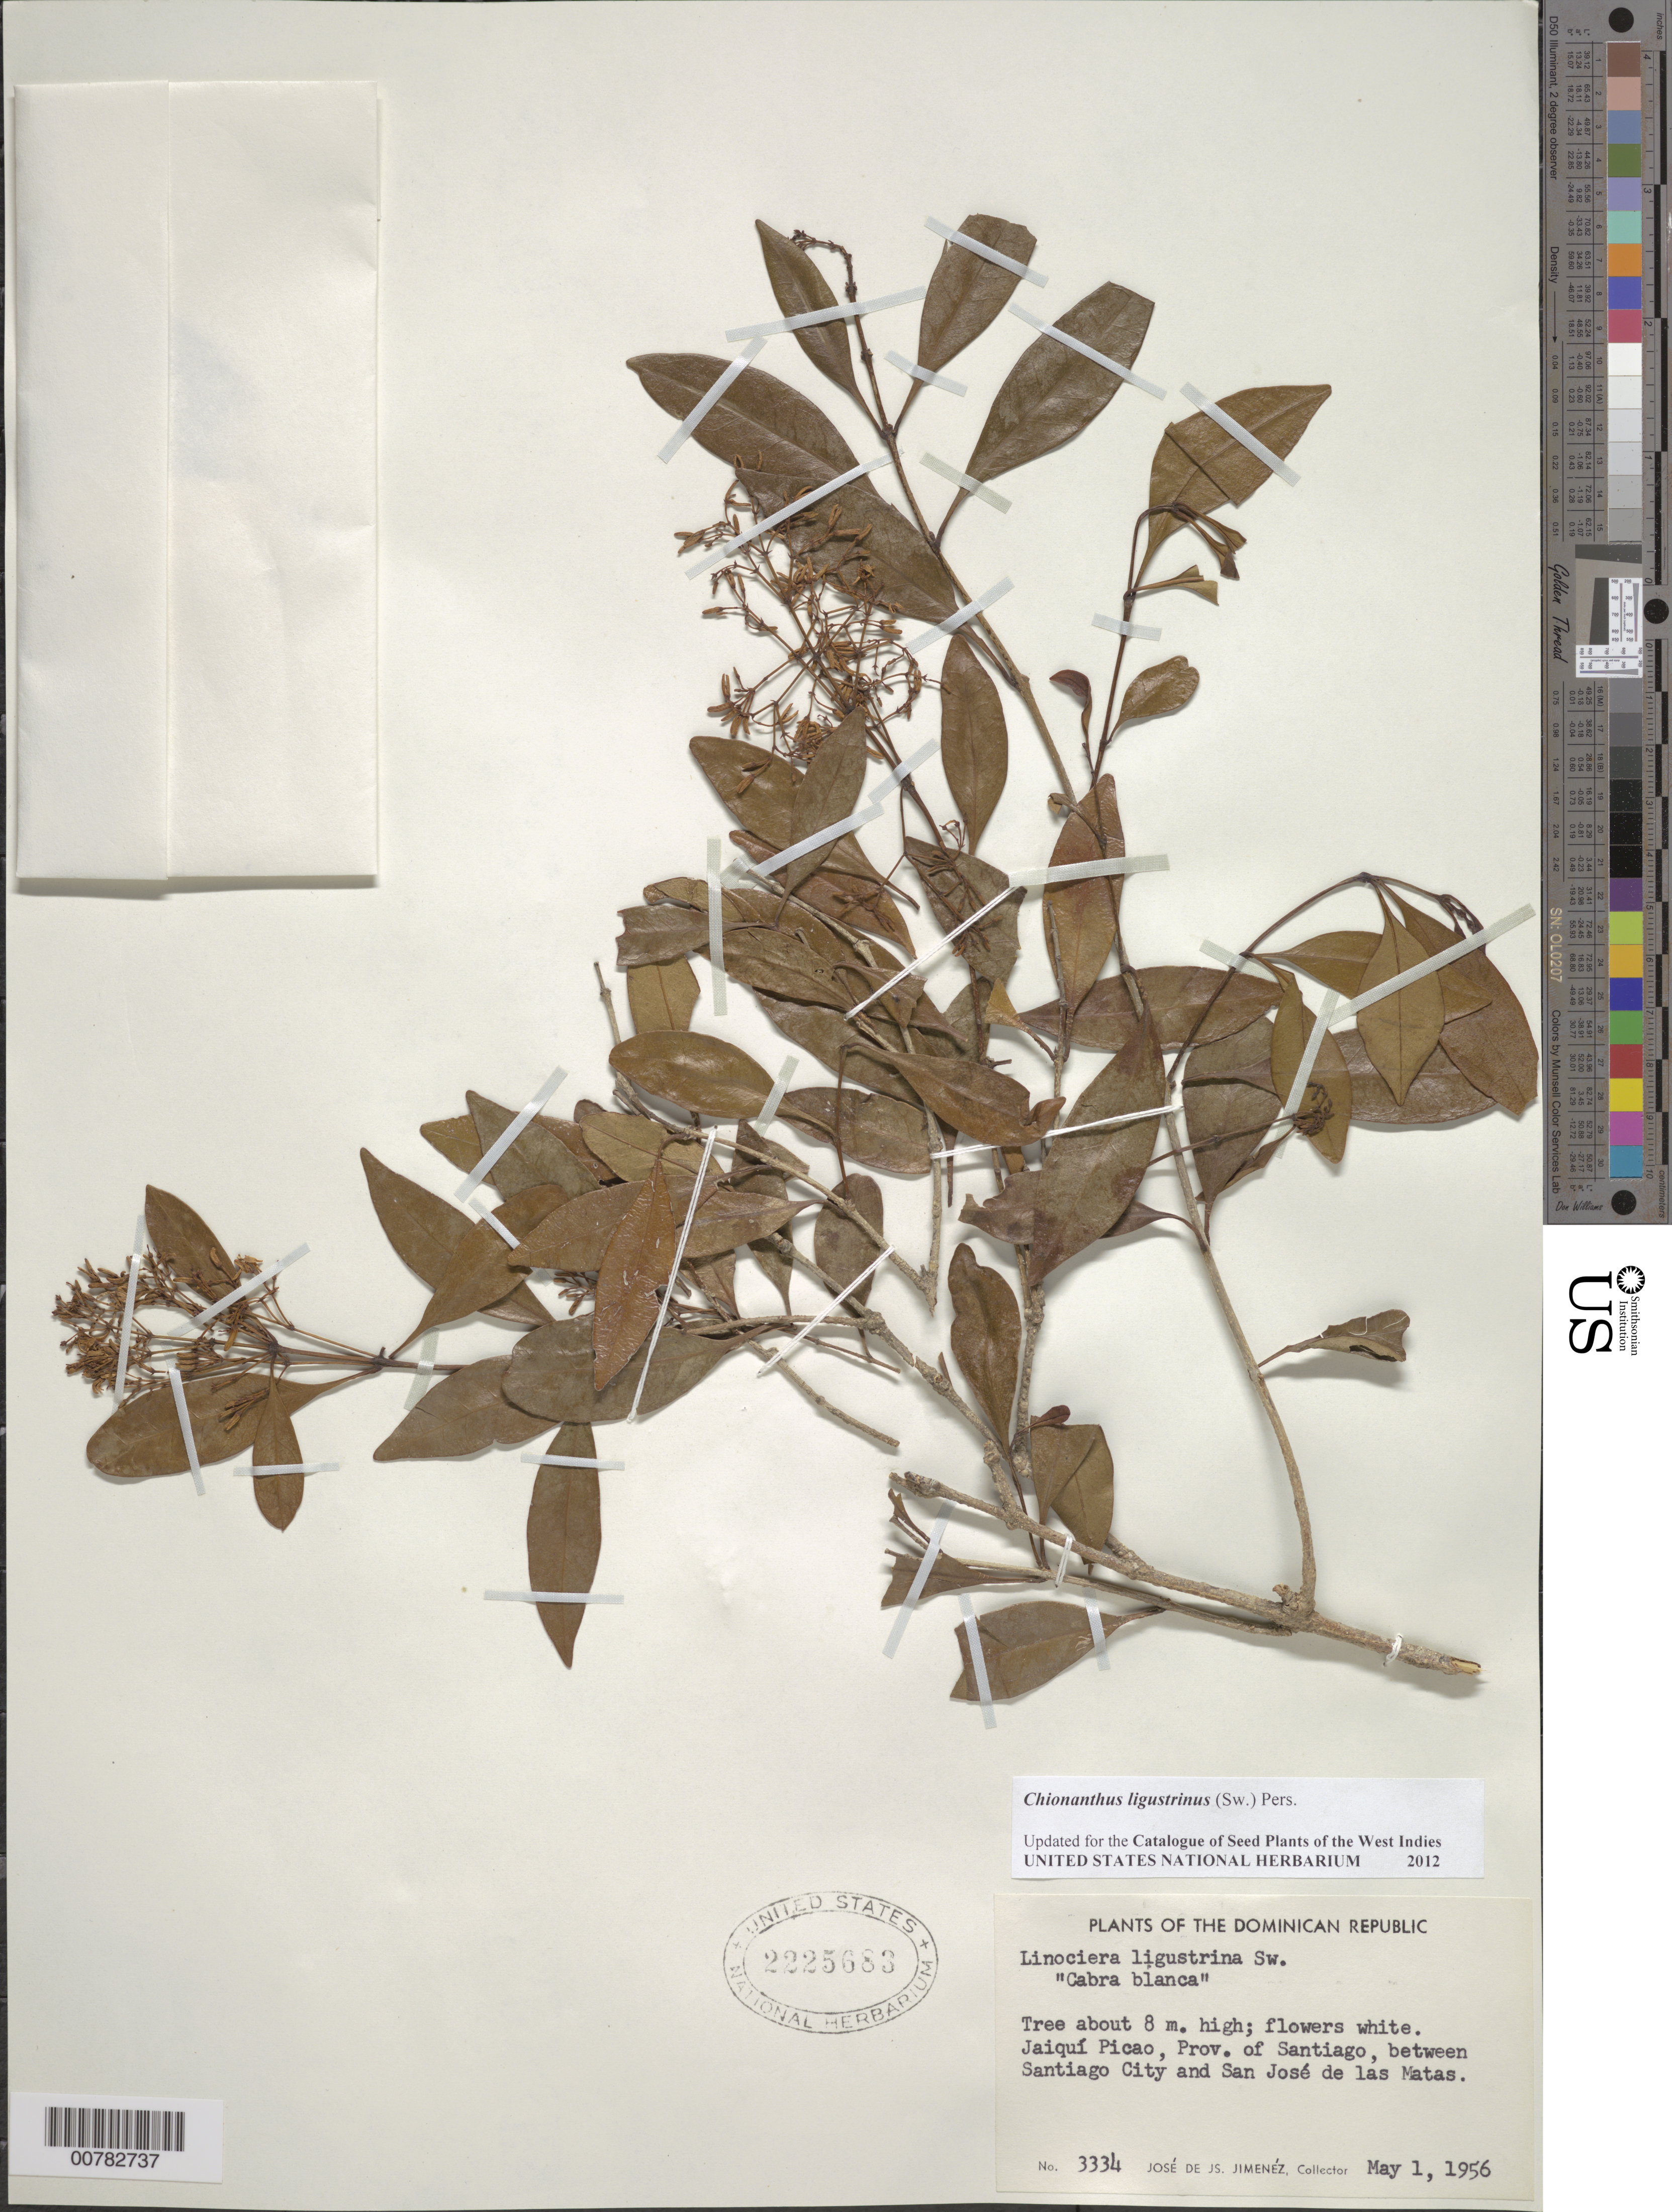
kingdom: Plantae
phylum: Tracheophyta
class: Magnoliopsida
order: Lamiales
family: Oleaceae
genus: Chionanthus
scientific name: Chionanthus ligustrinus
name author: (Sw.) Pers.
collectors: J. J. Jiménez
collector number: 3334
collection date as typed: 01 May 1956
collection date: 1956-05-01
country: Dominican Republic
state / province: Santiago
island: Hispaniola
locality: Between Santiago City and San José de las Matas, Jaiquí Picao.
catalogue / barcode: US 2225683